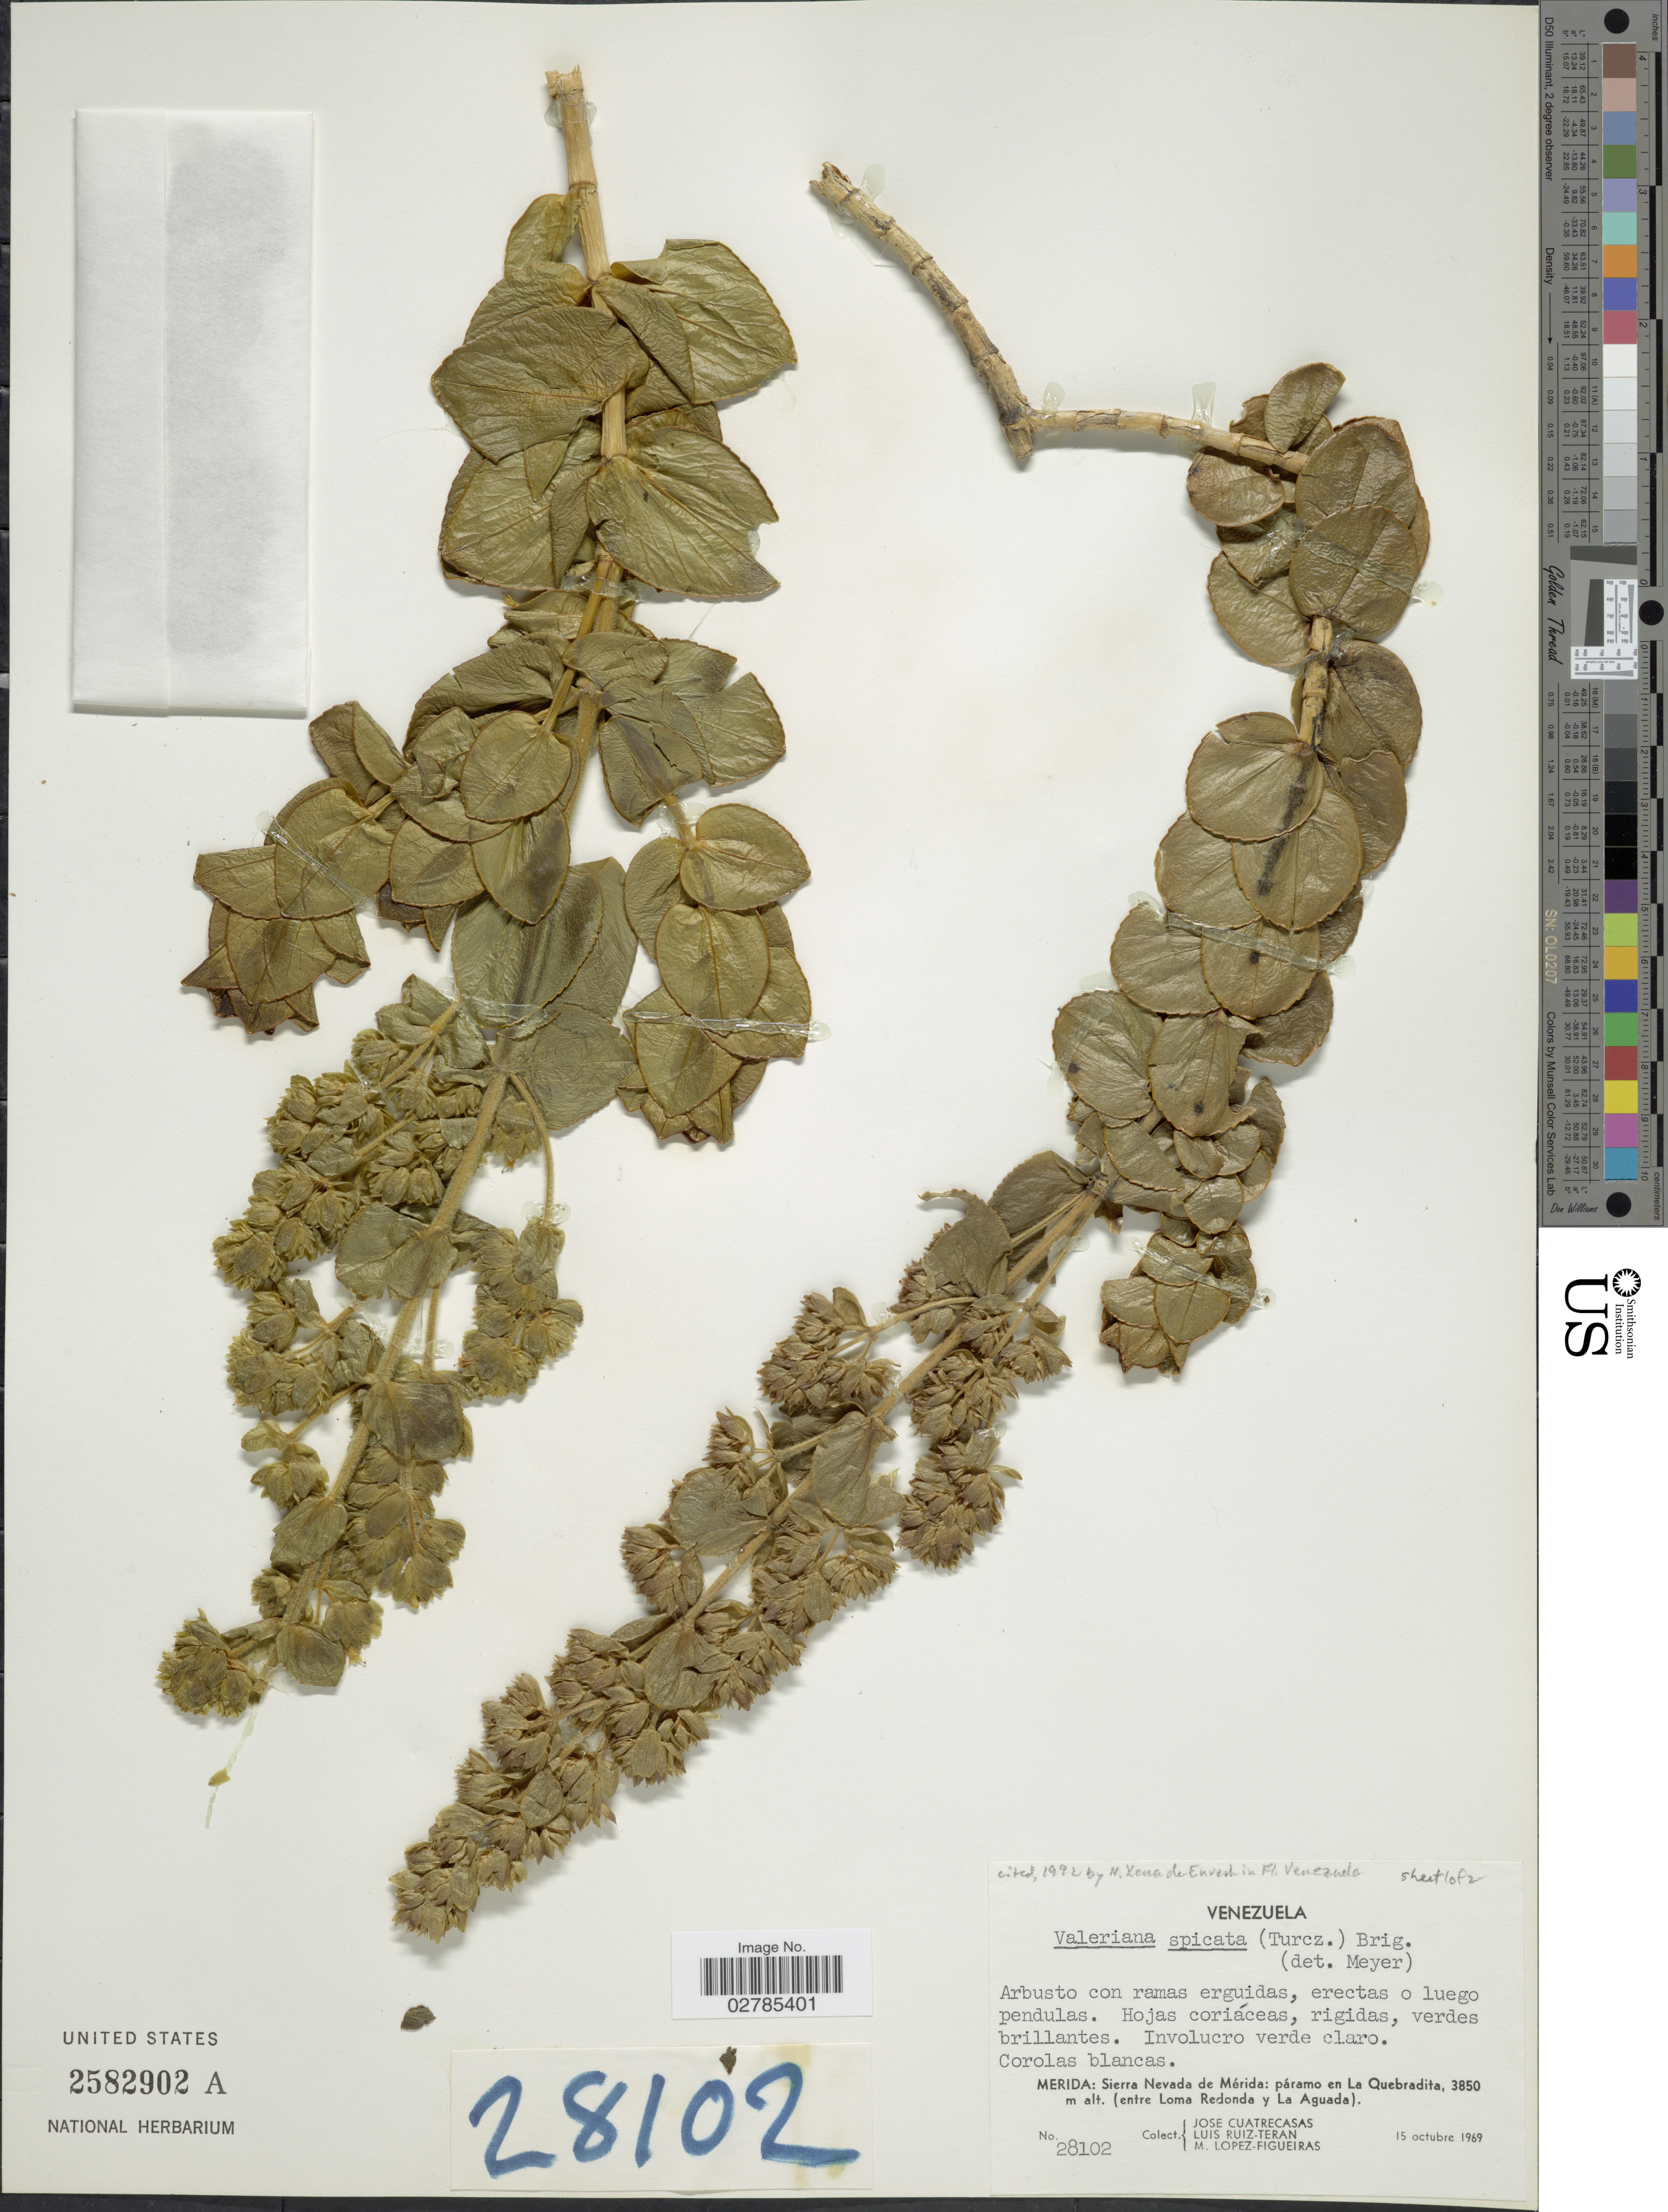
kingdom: Plantae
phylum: Tracheophyta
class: Magnoliopsida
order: Dipsacales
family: Caprifoliaceae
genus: Valeriana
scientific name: Valeriana spicata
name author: Briq.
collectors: J. Cuatrecasas, L. E. Ruíz-Terán & M. López Figueiras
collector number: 28102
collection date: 1969-10-15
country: Venezuela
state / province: Mérida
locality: Sierra Nevada de Mérida: páramo en La Quebradita. (entre Loma Redonda y La Aguada).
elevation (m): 3850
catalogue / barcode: US 2582902A